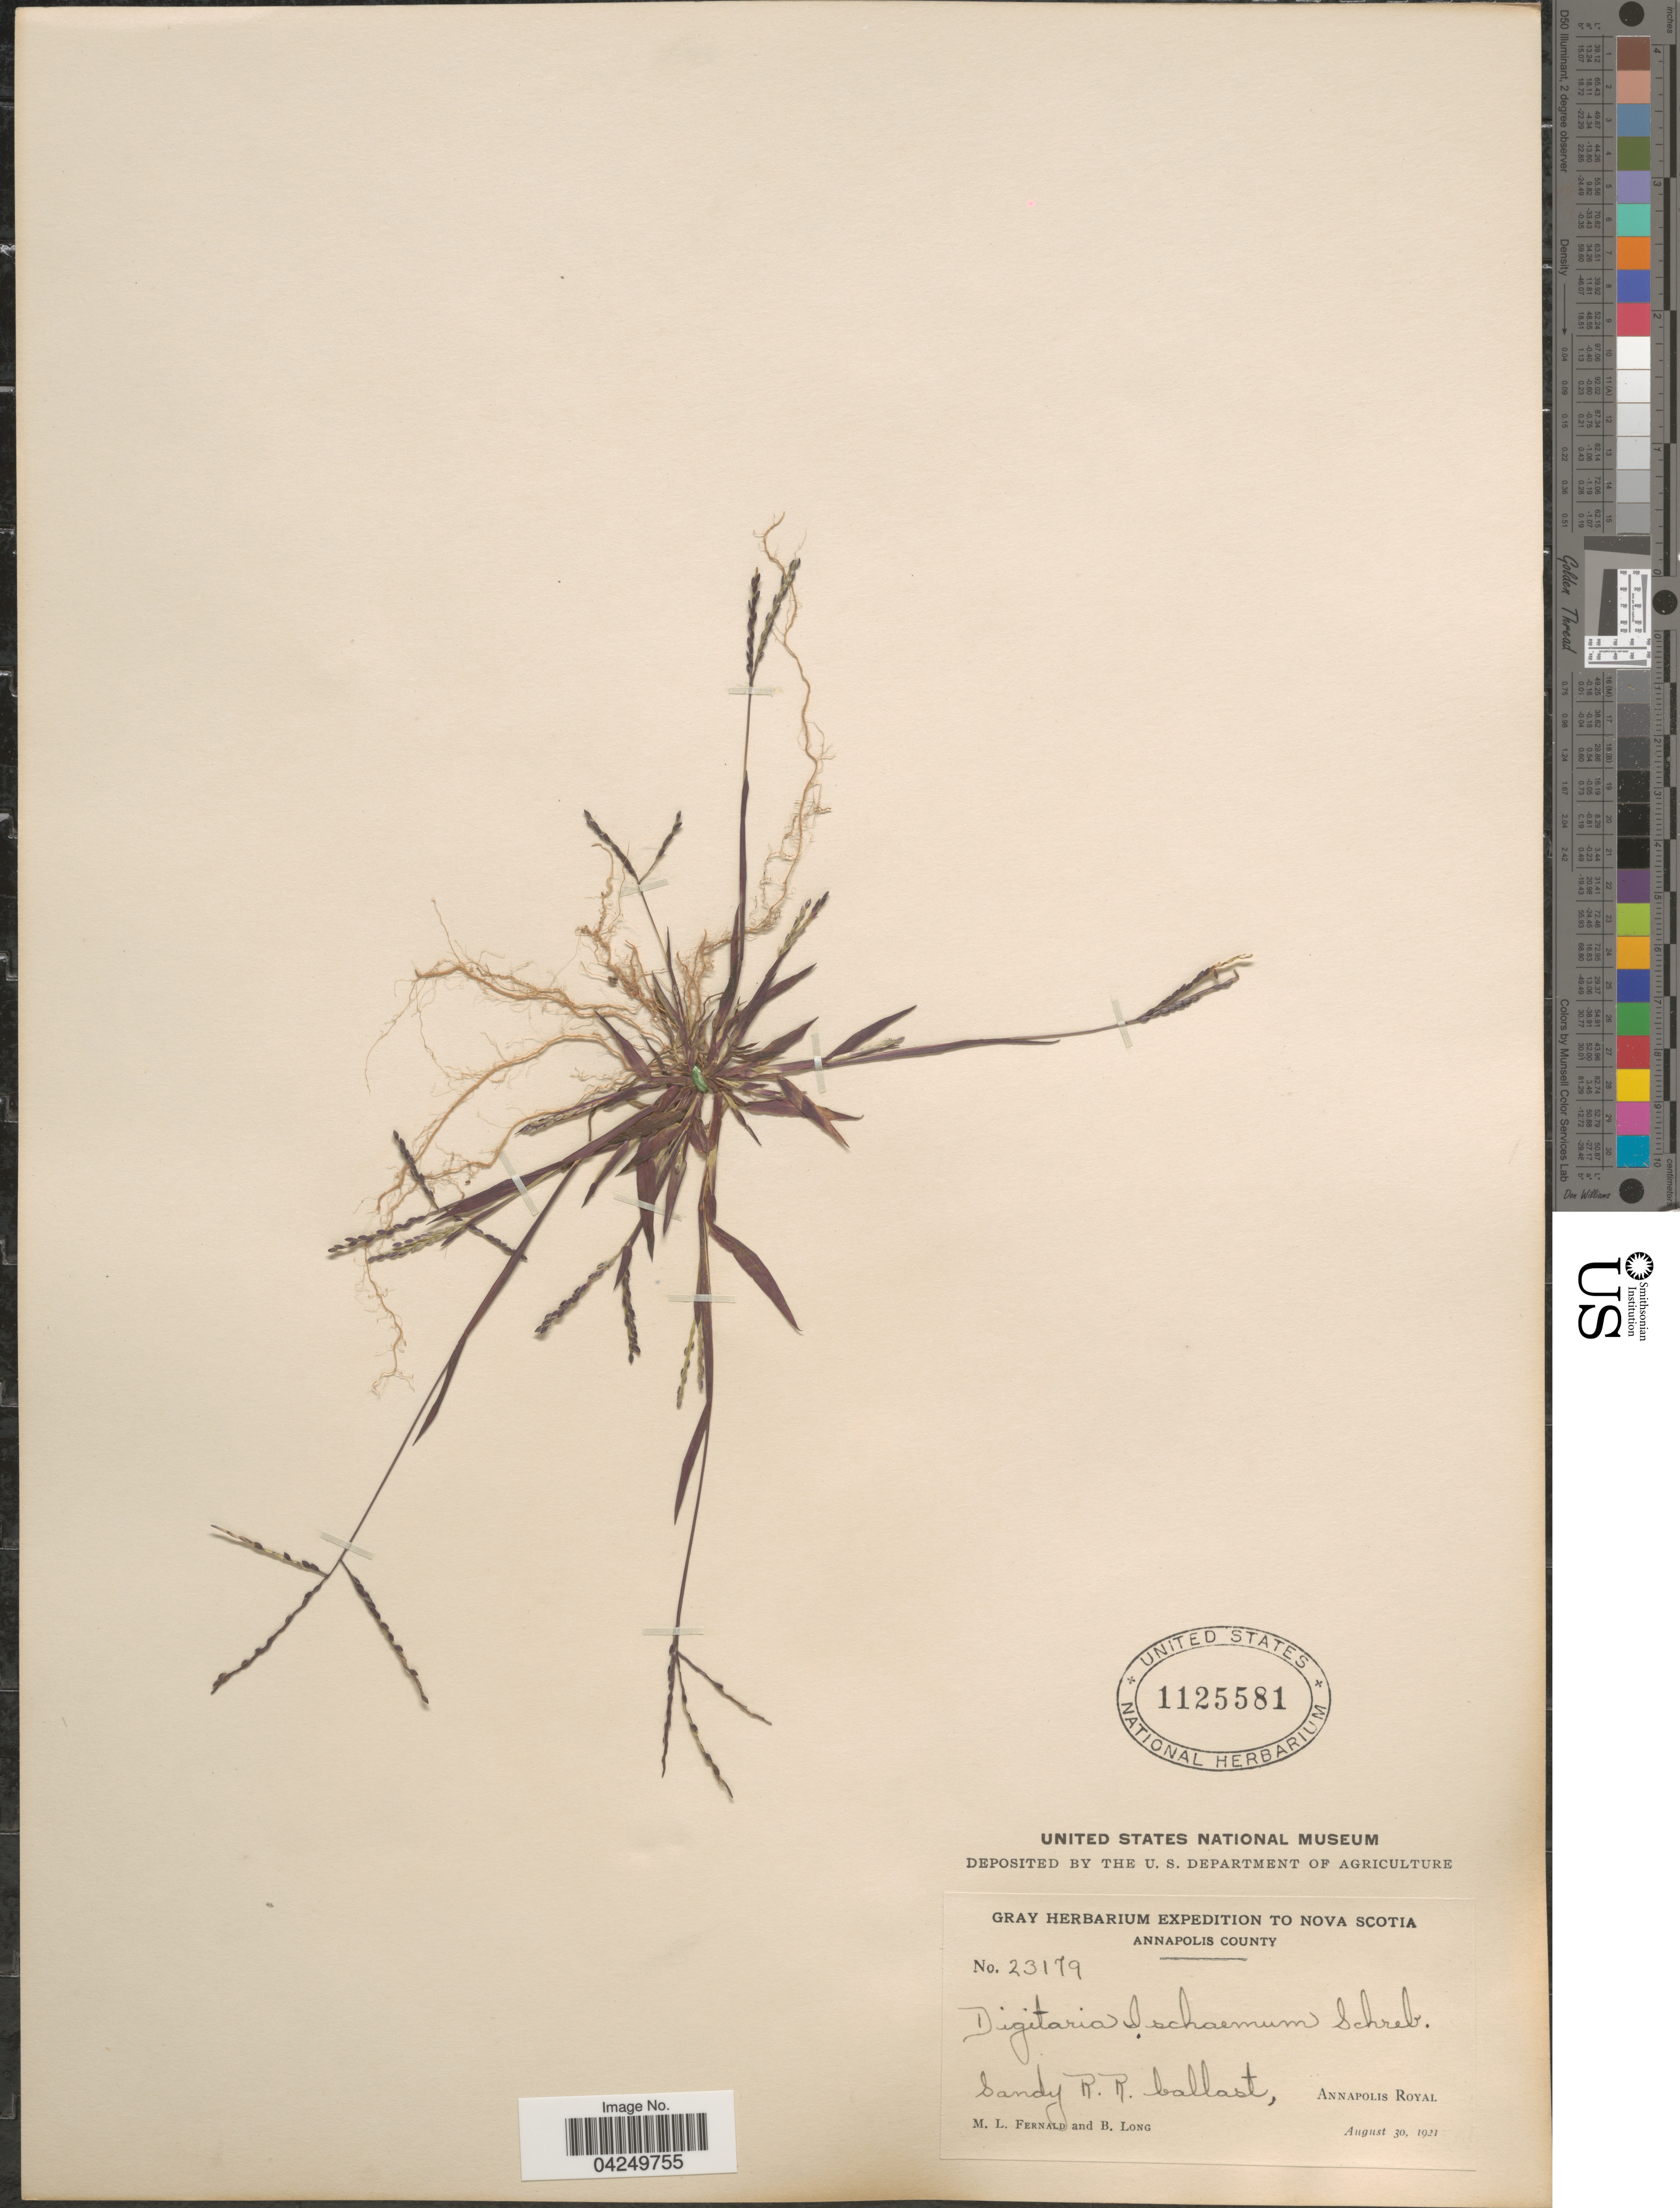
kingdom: Plantae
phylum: Tracheophyta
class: Liliopsida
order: Poales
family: Poaceae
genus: Digitaria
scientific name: Digitaria ischaemum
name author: (Schreber) Schreber ex Muhl.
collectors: M. L. Fernald & B. Long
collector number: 23179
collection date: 1921-08-30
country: Canada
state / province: Nova Scotia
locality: Gray Herbarium expedition to Nova Scotia. Annapolis County. Sandy R. R. ballast, Annapolis Royal.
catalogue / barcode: US 1125581